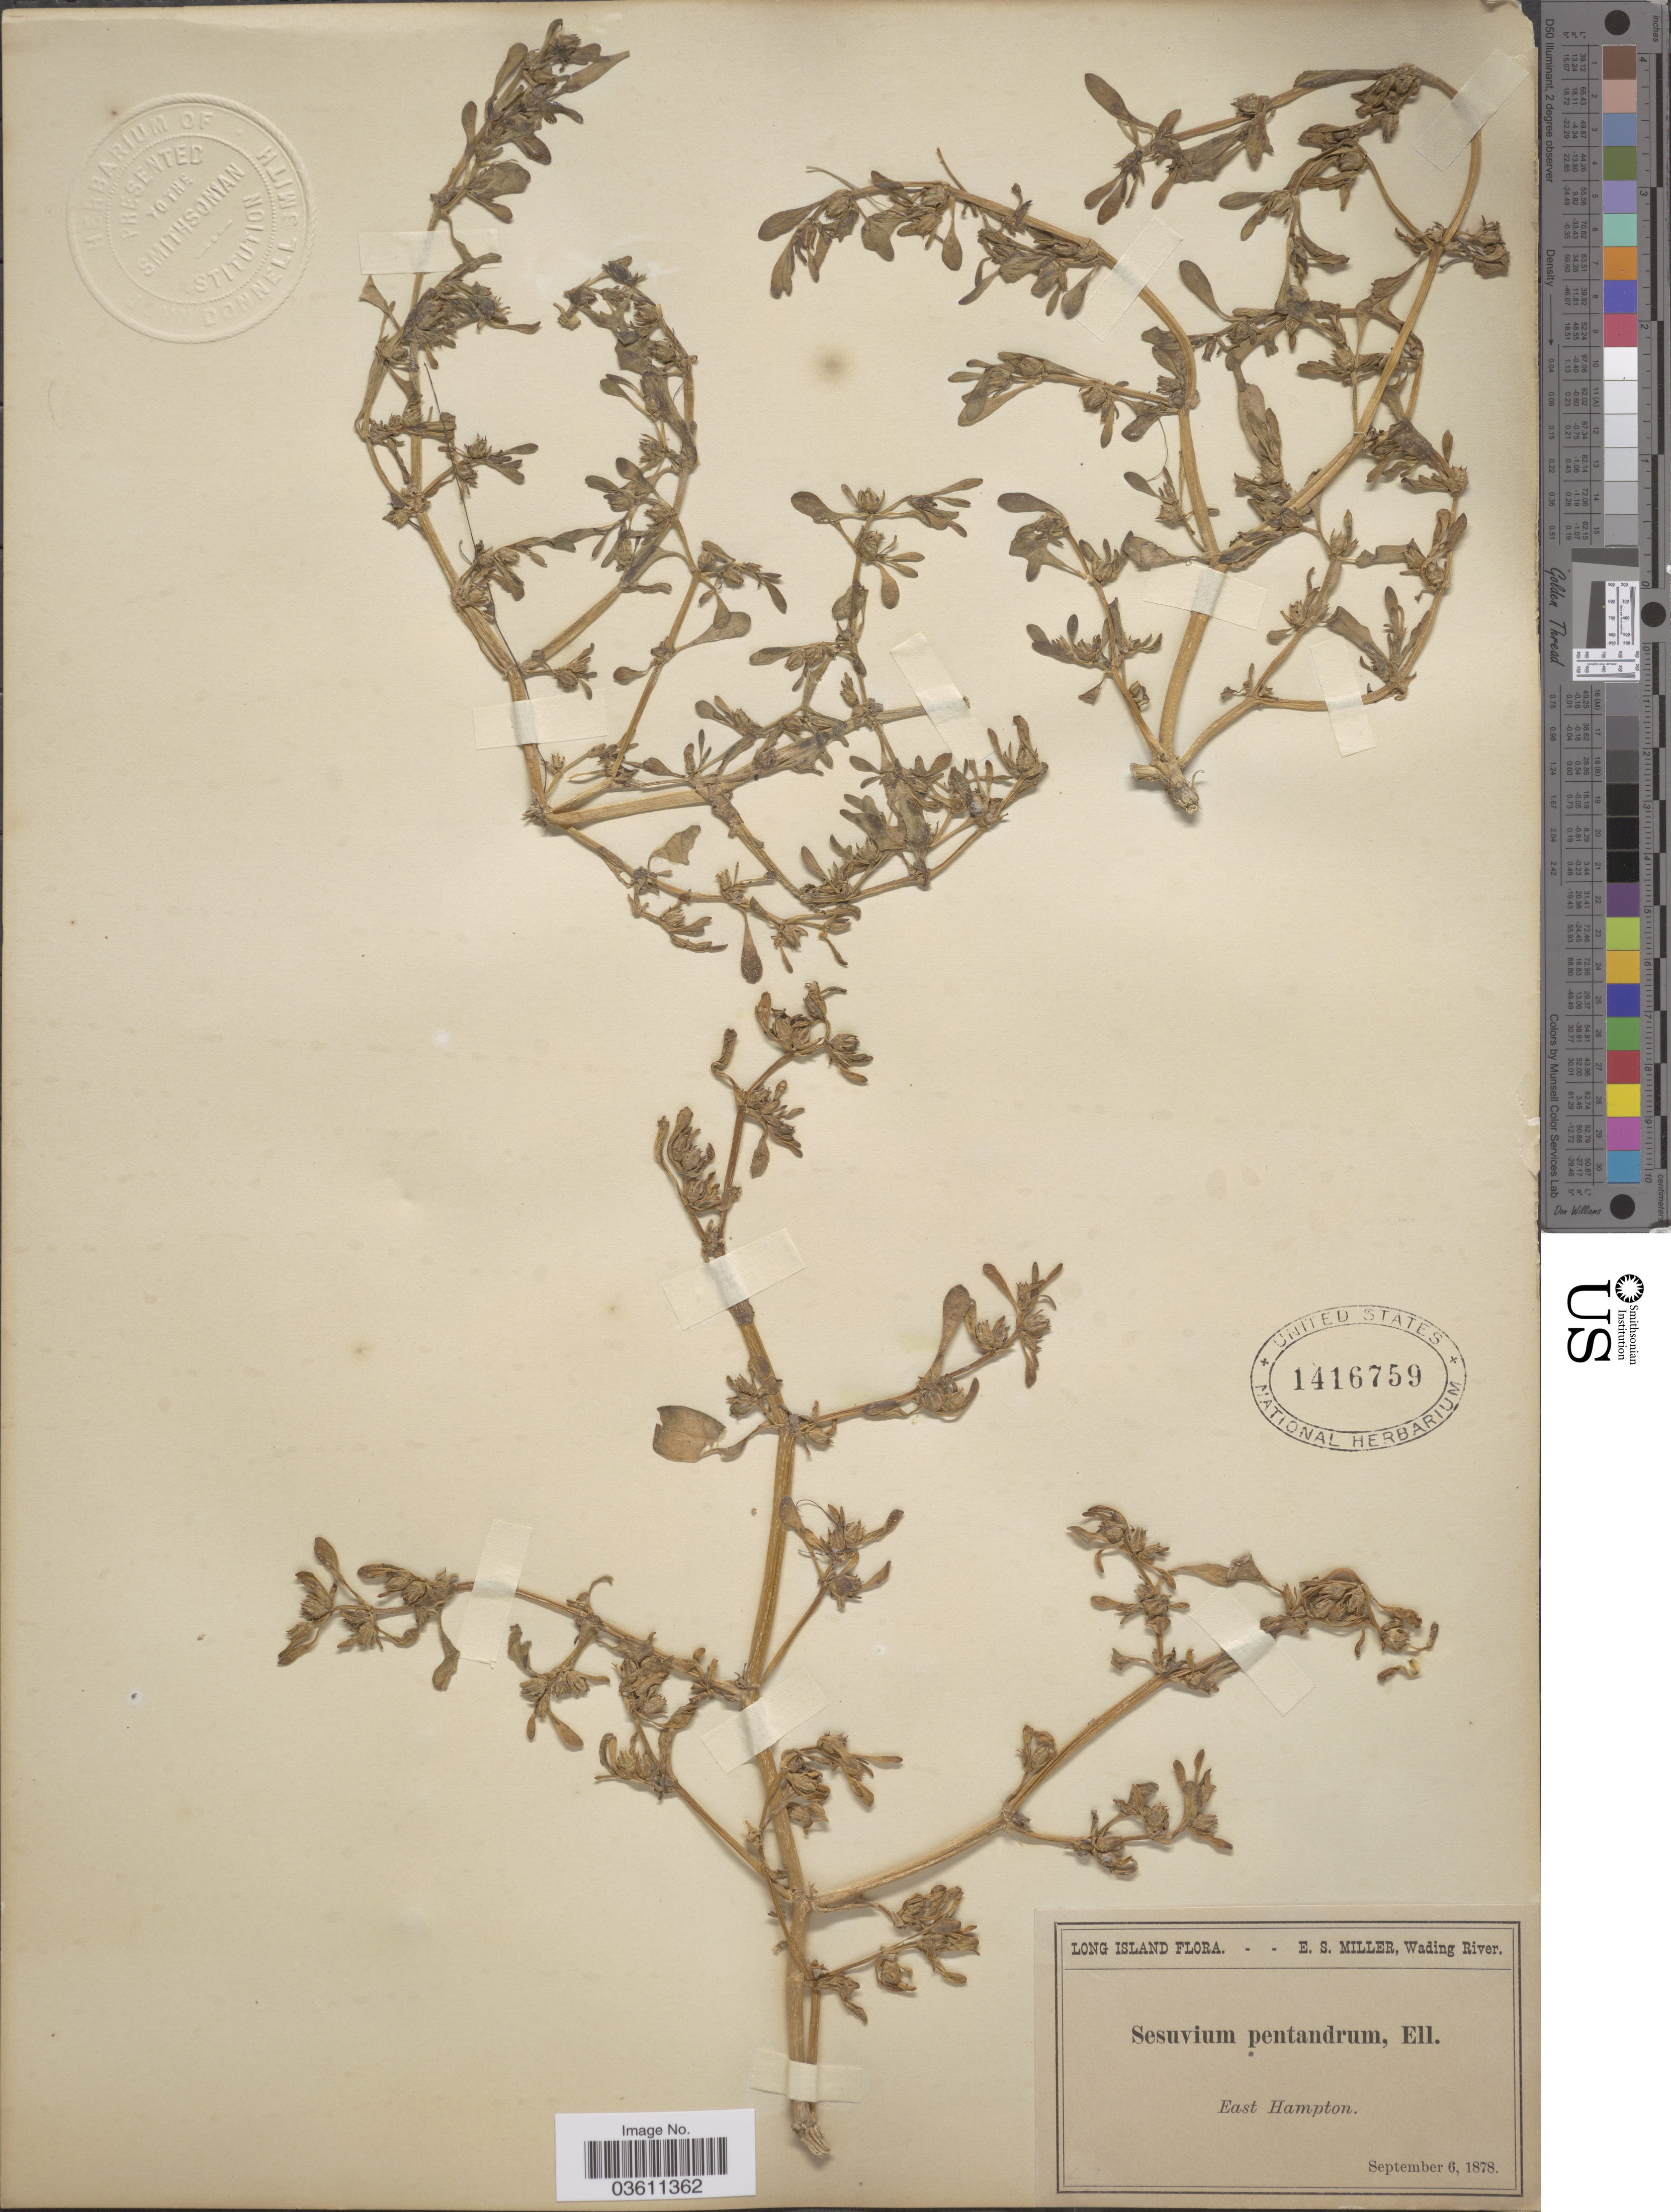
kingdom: Plantae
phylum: Tracheophyta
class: Magnoliopsida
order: Caryophyllales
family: Aizoaceae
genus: Sesuvium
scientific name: Sesuvium maritimum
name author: (Walter) Britton, Stearns & Poggenb.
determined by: Strong, Mark T., (BOT), Smithsonian Institution - National Museum of Natural History (UNITED STATES)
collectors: E. S. Miller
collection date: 1878-09-06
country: United States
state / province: New York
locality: Long Island. East Hampton.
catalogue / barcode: US 1416759